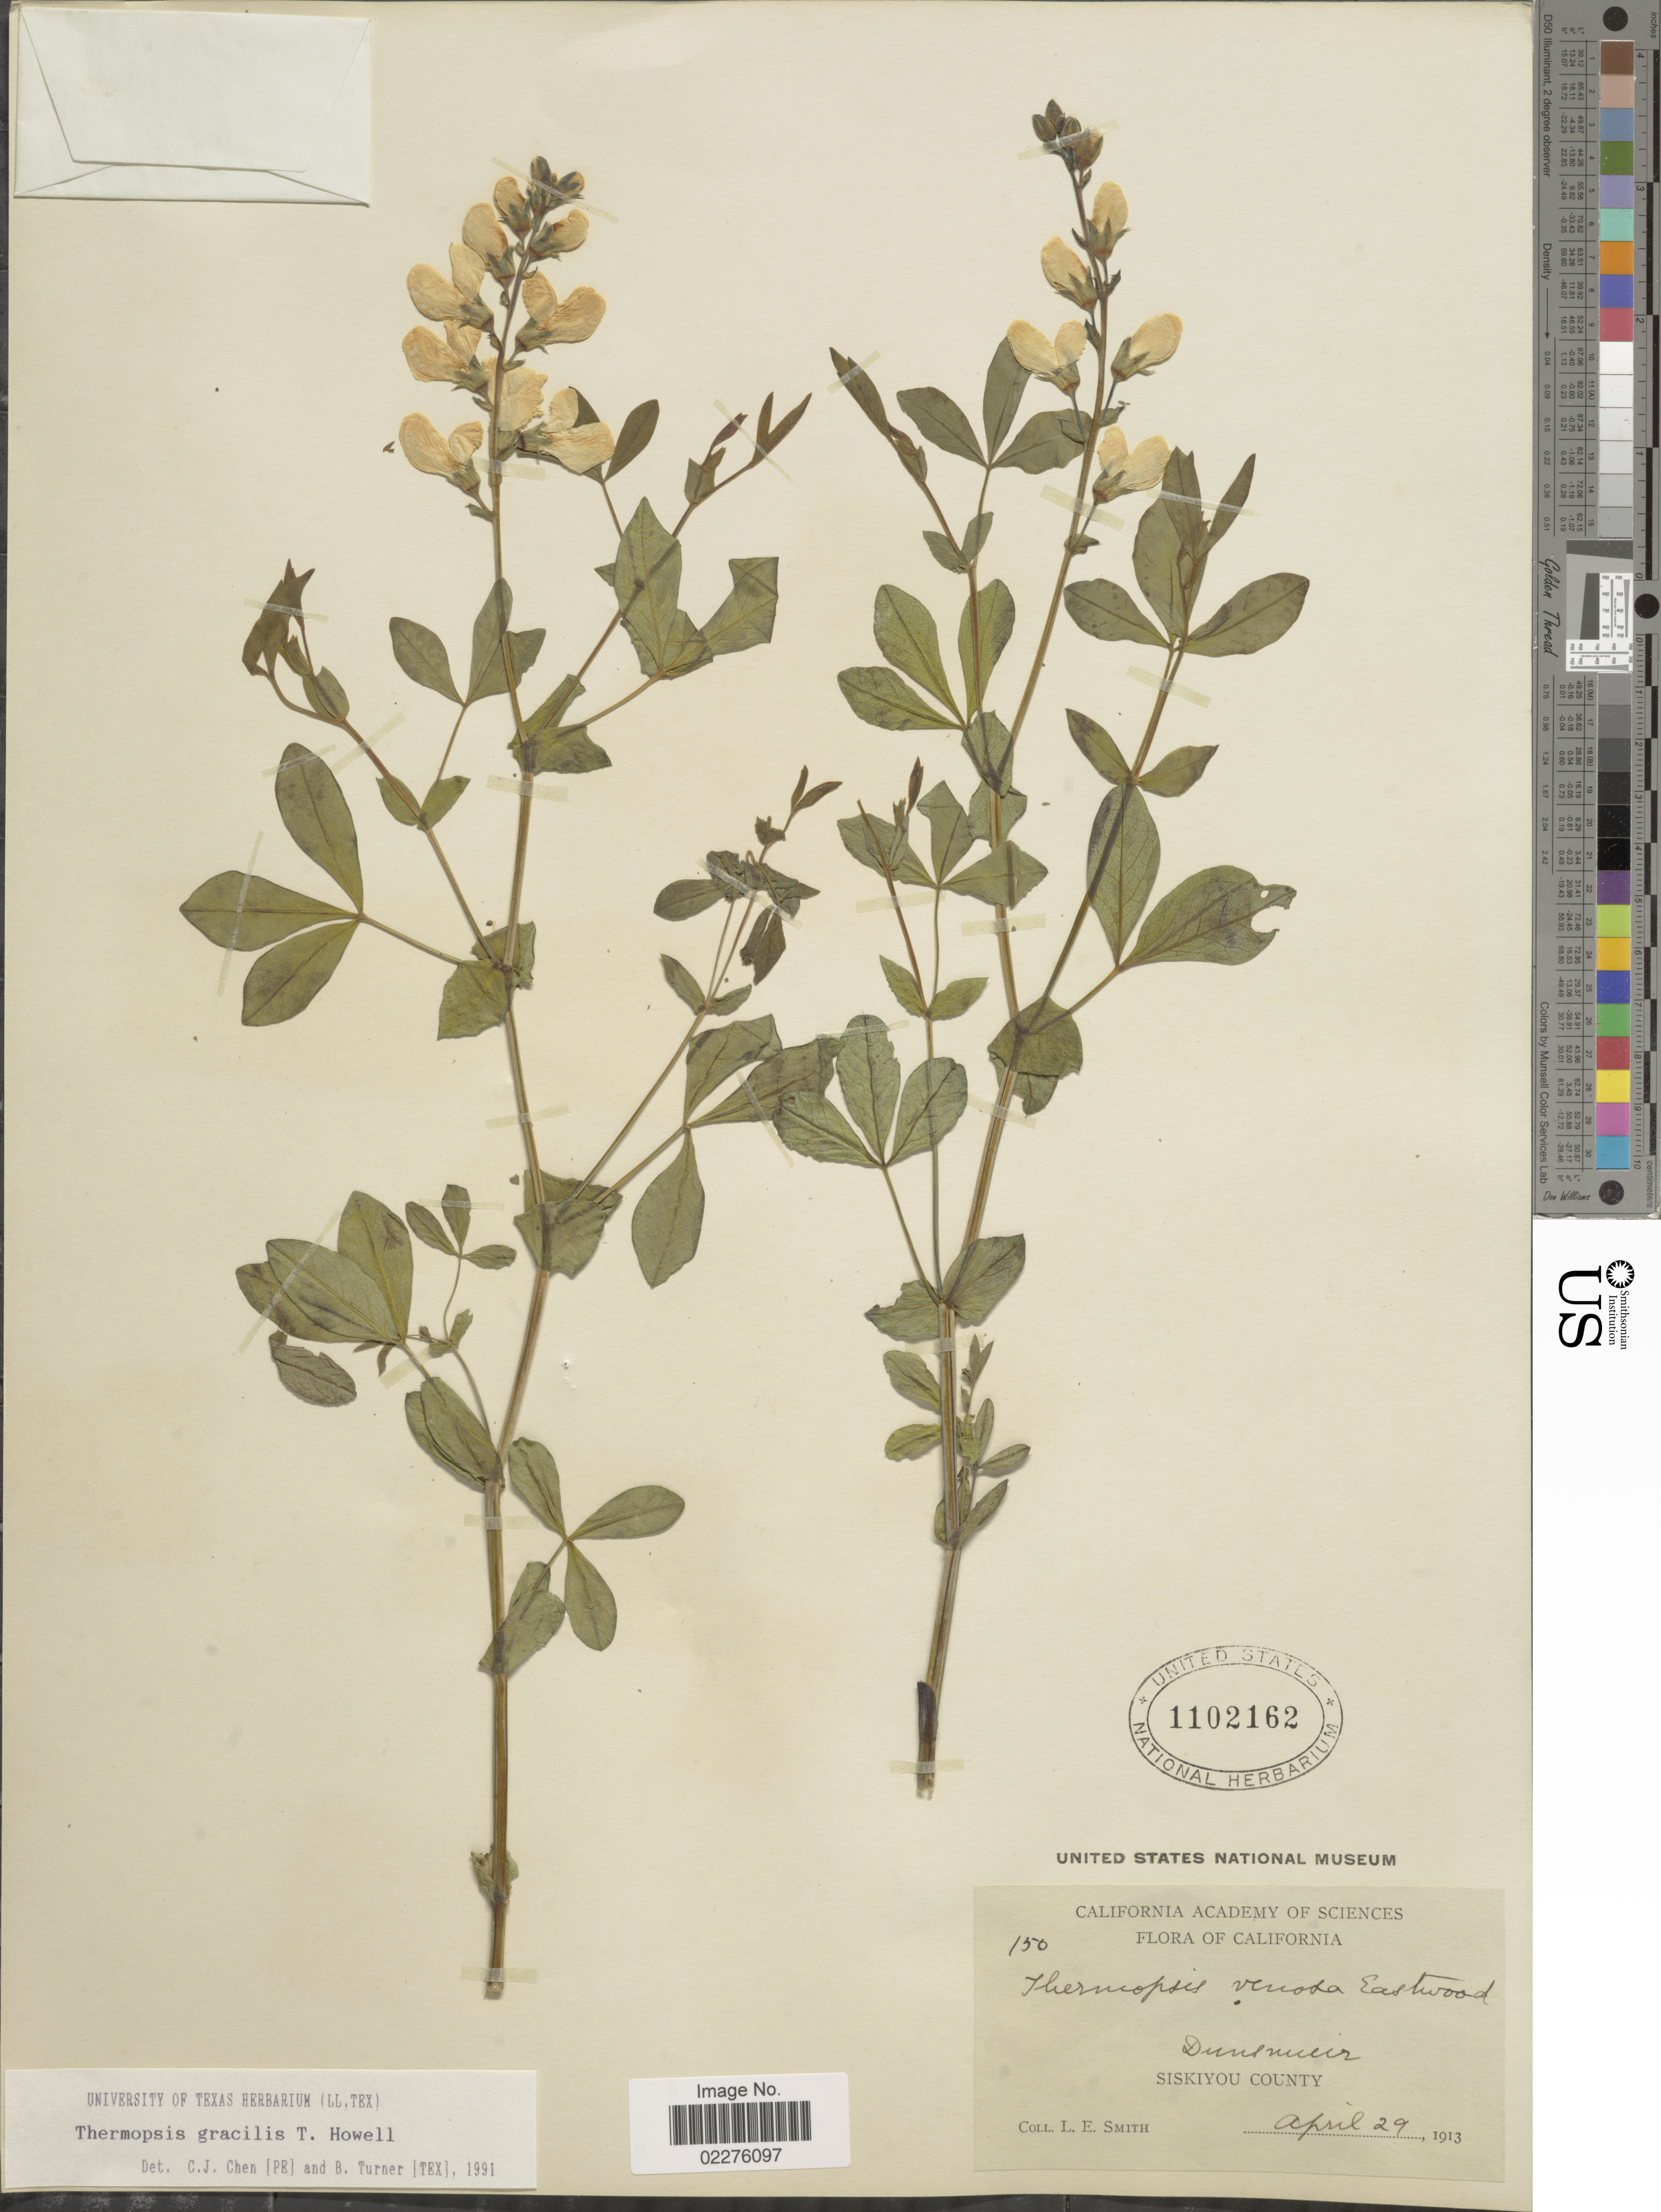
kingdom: Plantae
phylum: Tracheophyta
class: Magnoliopsida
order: Fabales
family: Fabaceae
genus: Thermopsis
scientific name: Thermopsis gracilis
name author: Howell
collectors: L. E. Smith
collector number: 150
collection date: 1913-04-29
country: United States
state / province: California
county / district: Siskiyou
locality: Dunsmuir, Siskiyou County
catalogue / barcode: US 1102162